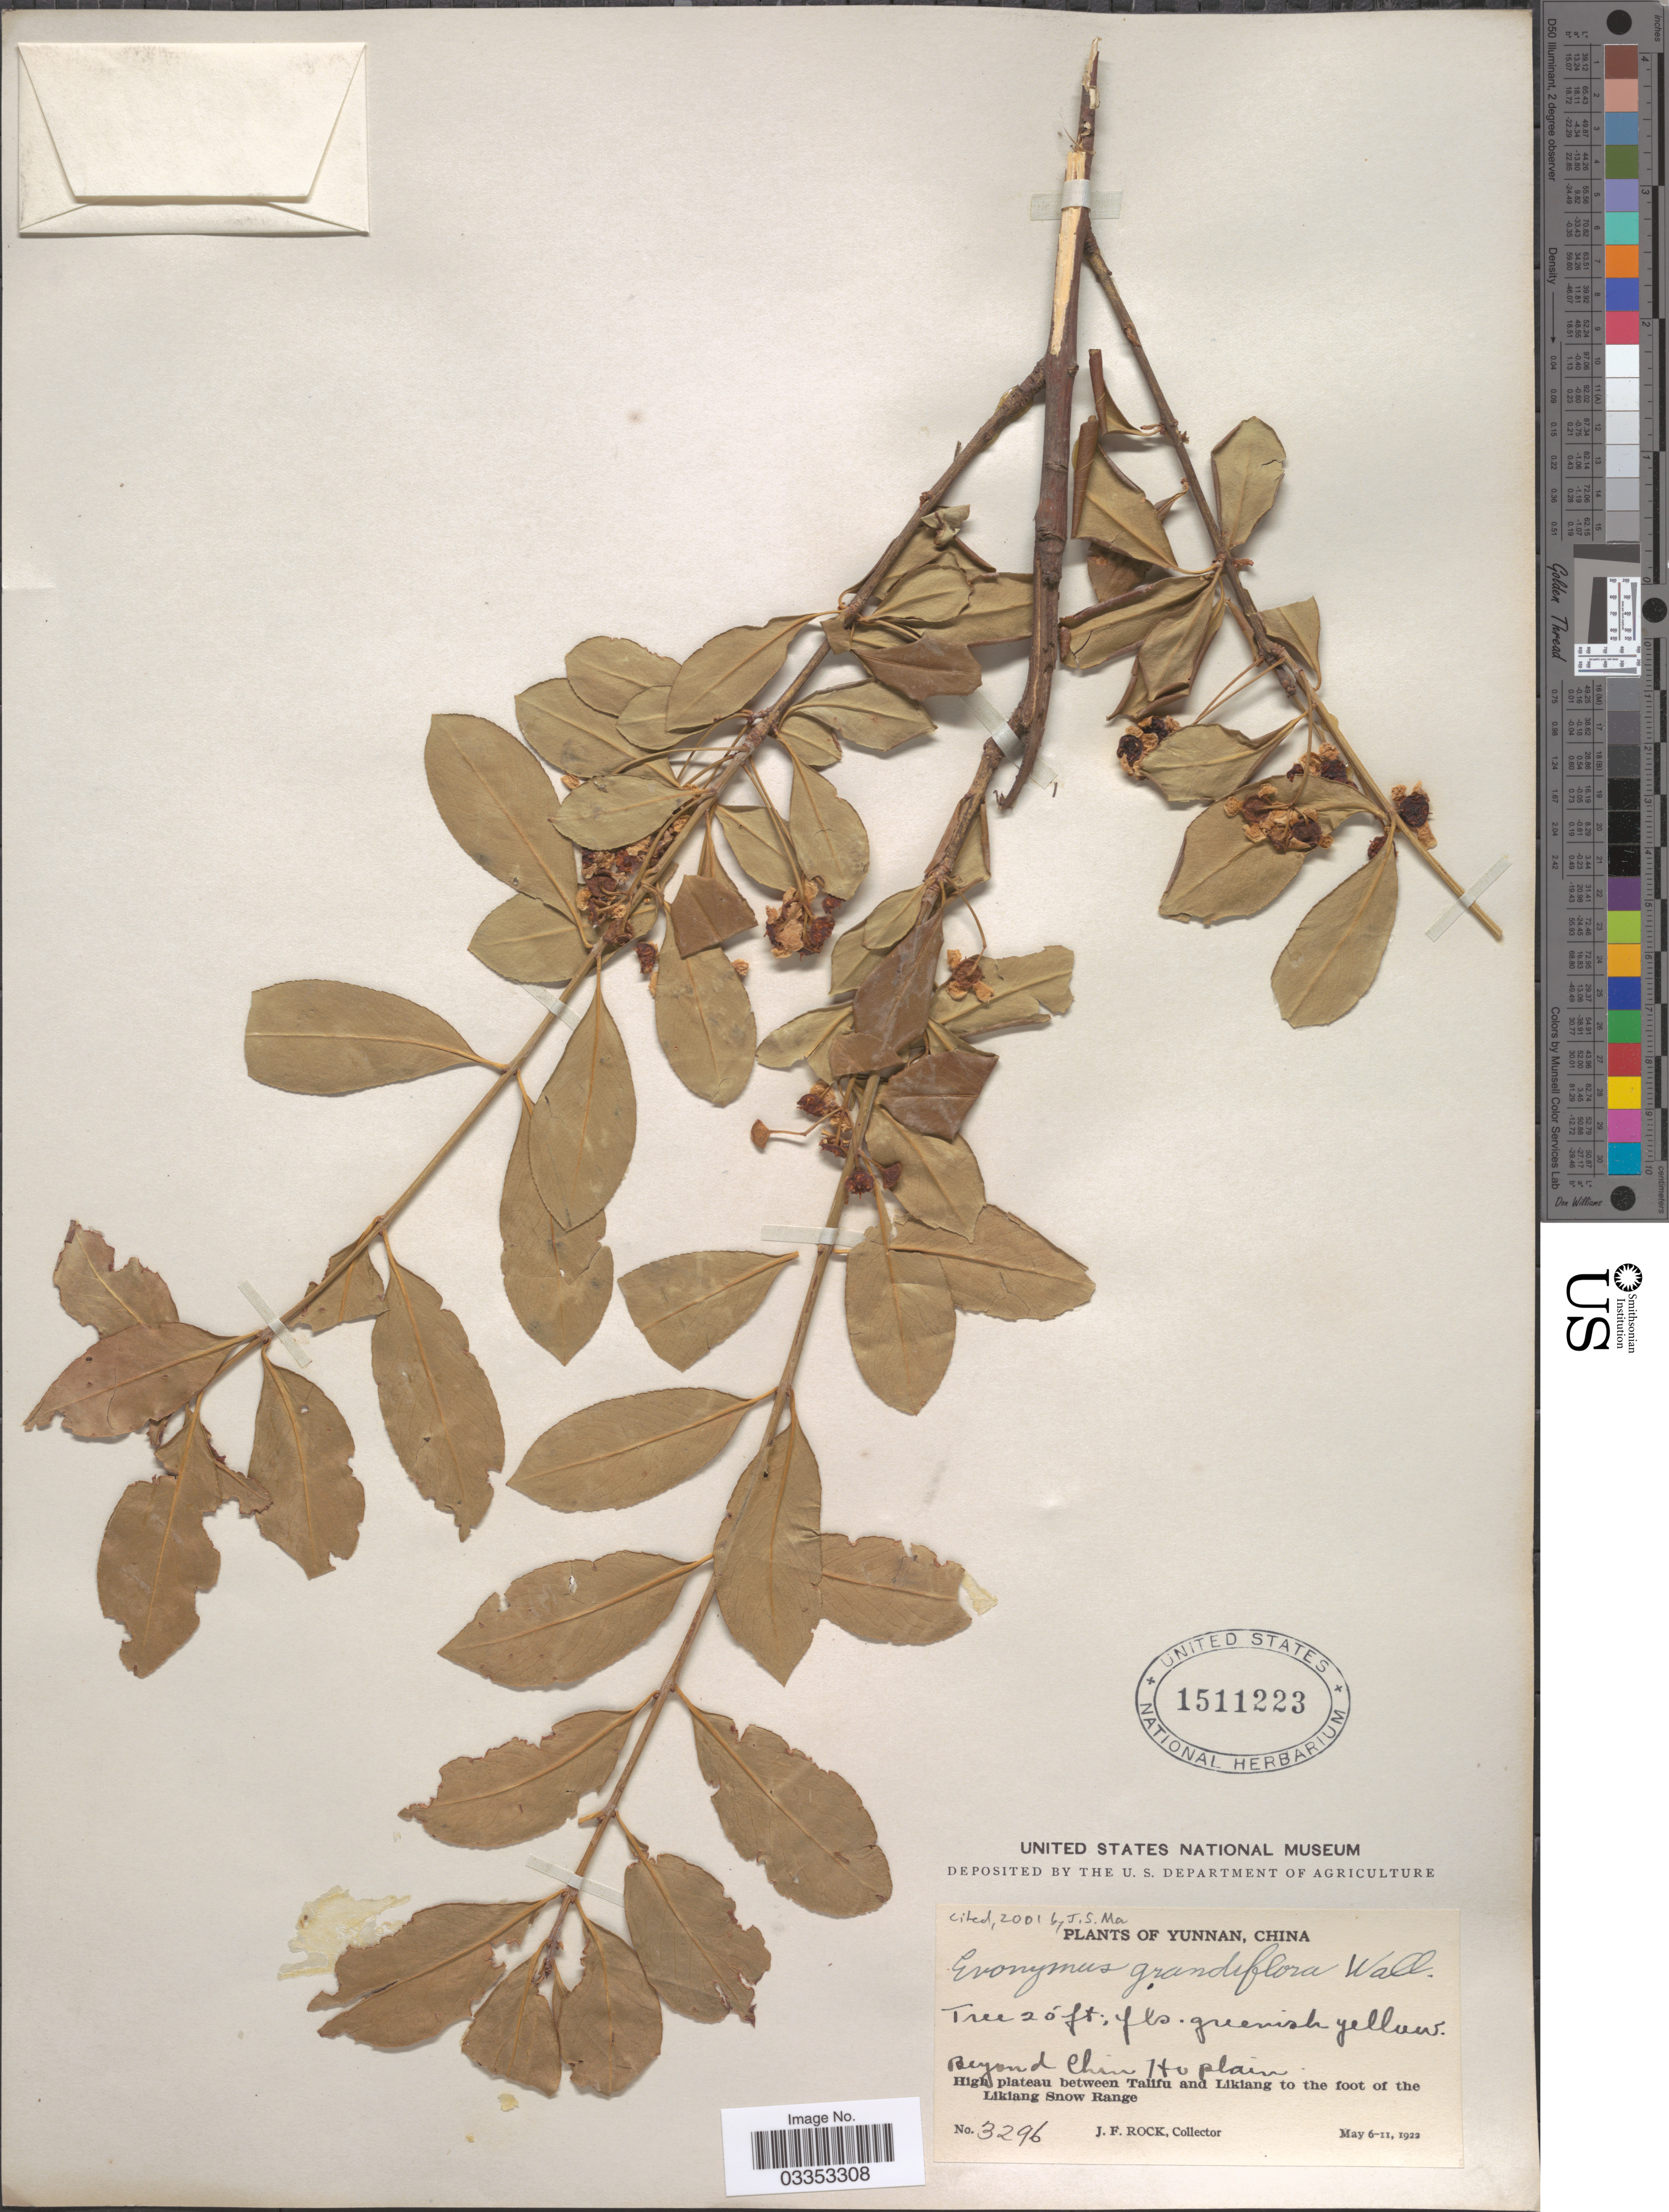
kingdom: Plantae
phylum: Tracheophyta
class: Magnoliopsida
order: Celastrales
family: Celastraceae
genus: Euonymus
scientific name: Euonymus grandiflorus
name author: Wall.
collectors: J. Rock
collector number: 3296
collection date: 1922-05-06/1922-05-11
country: China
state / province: Yunnan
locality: Beyond Chin Ho plain. High plateau between Talifu and Likiang to the foot of the Likiang Snow Range.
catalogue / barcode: US 1511223